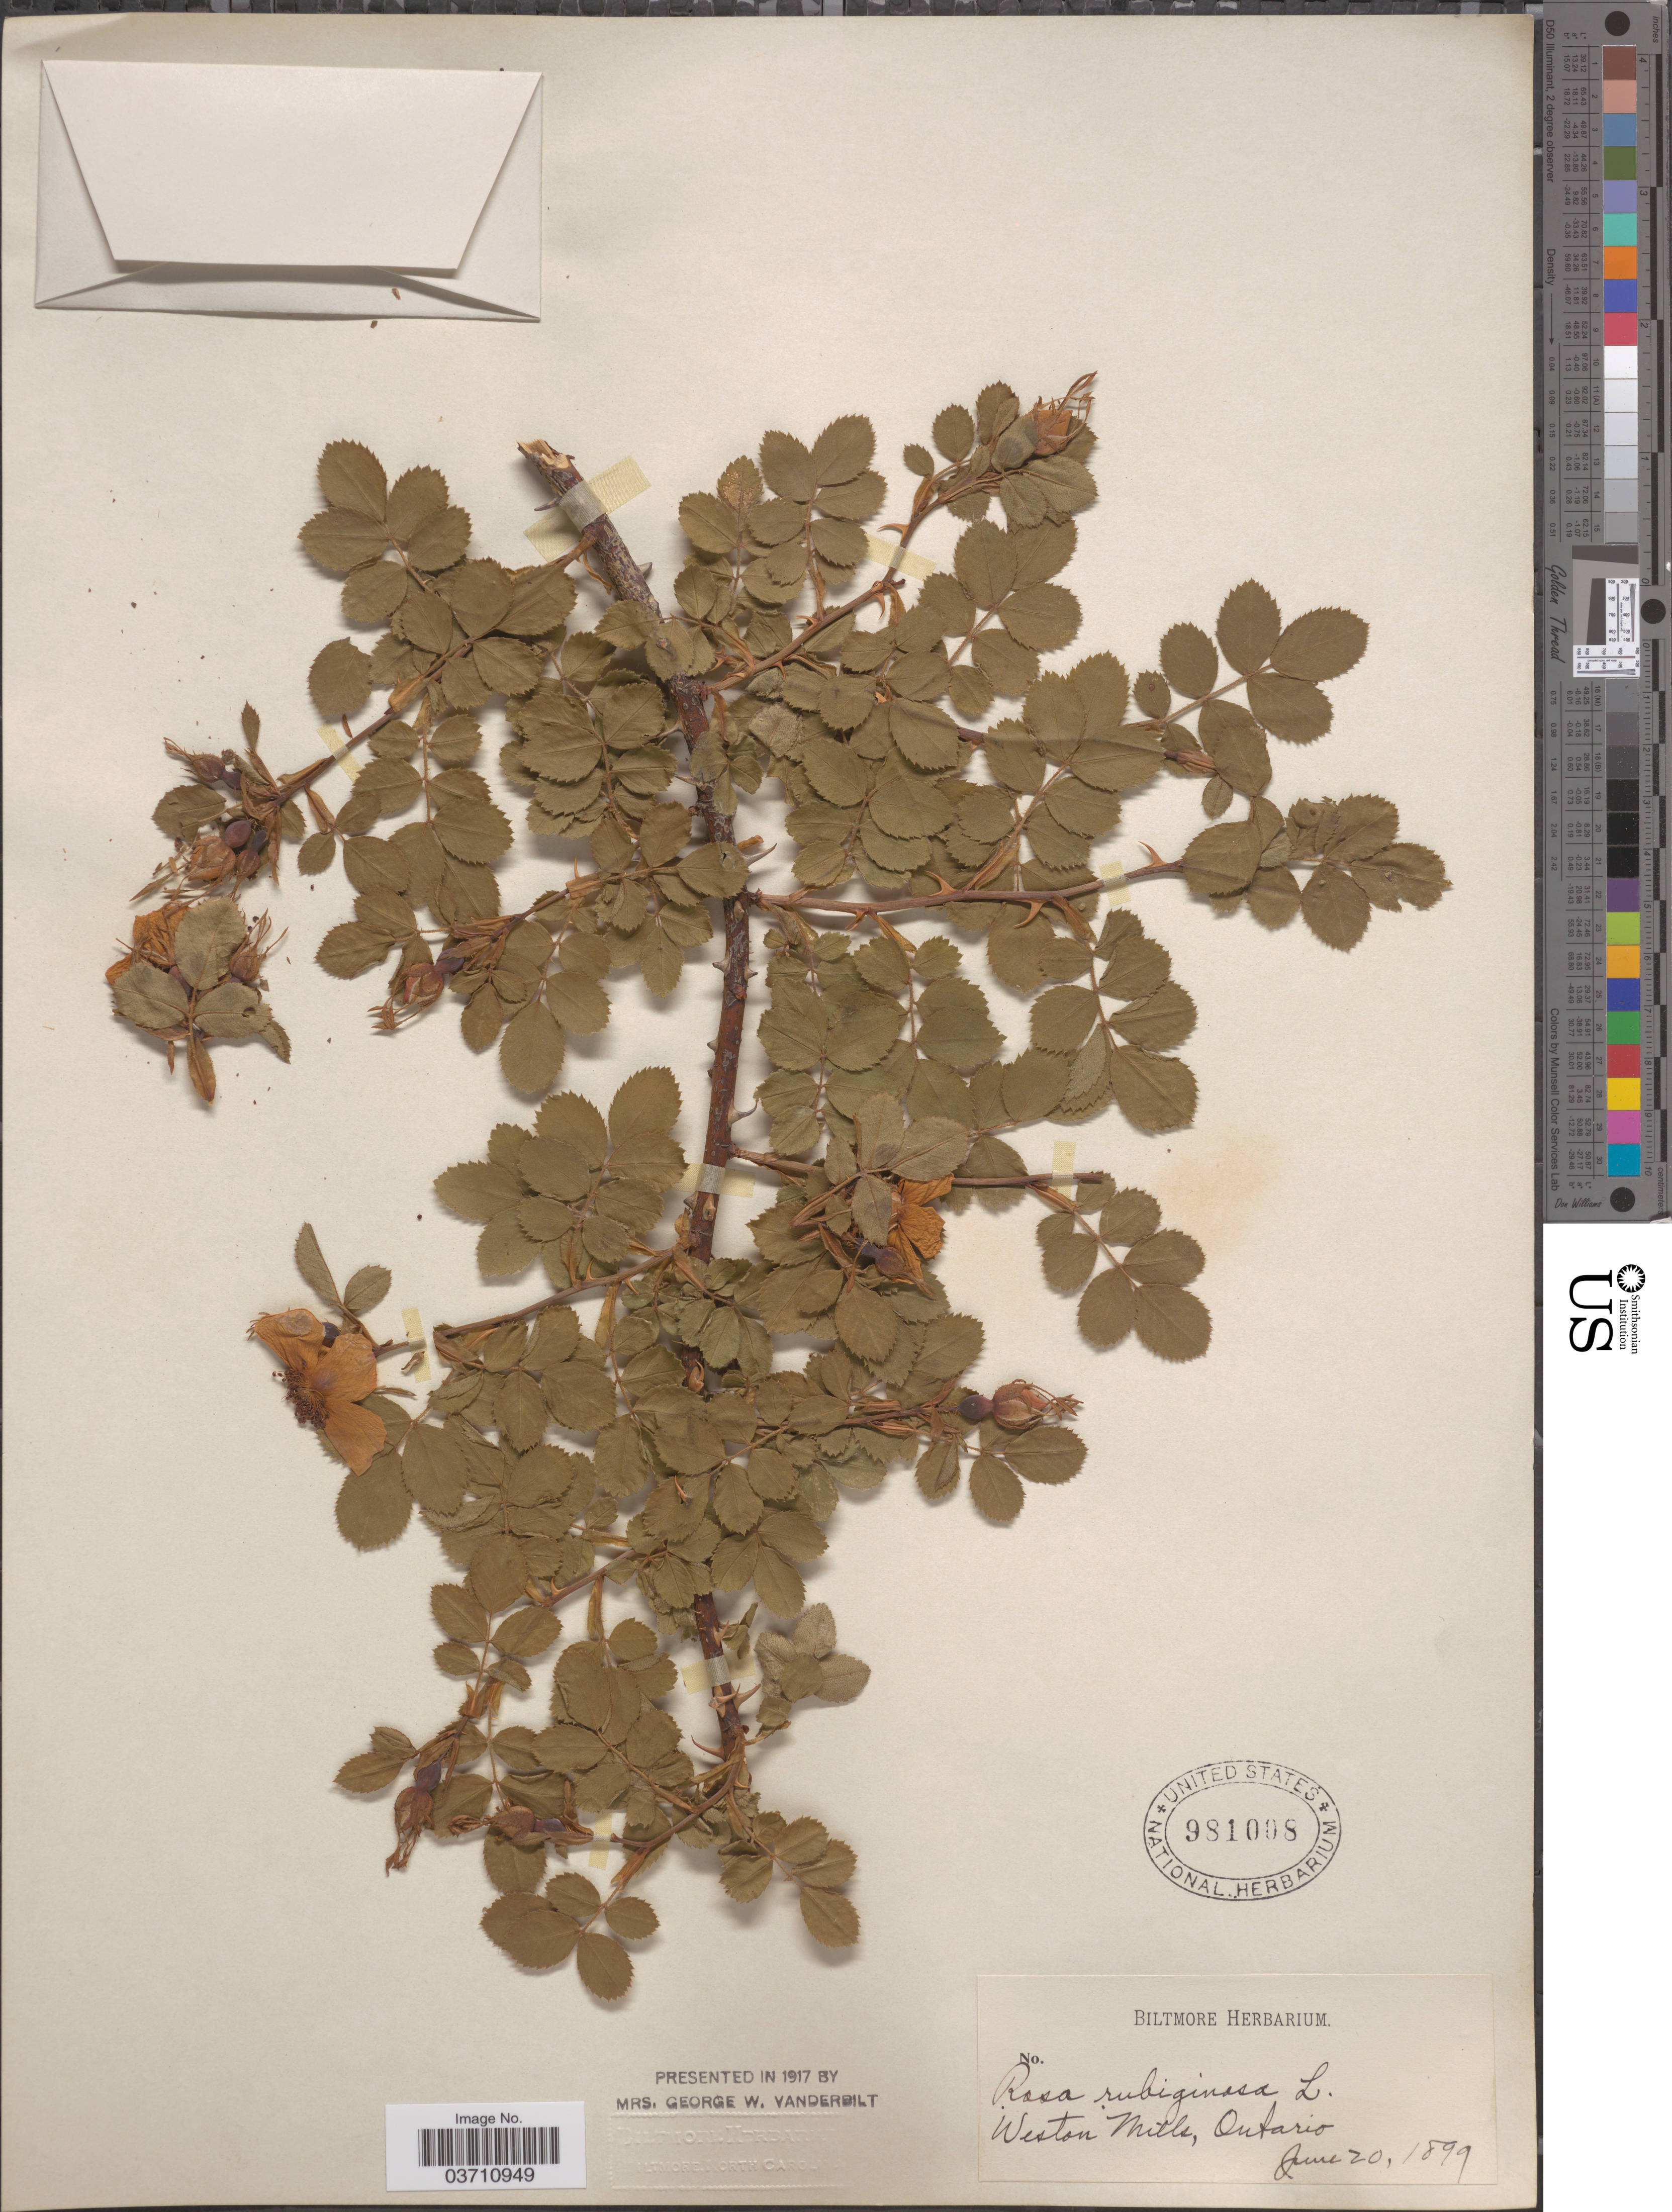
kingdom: Plantae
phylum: Tracheophyta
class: Magnoliopsida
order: Rosales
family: Rosaceae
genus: Rosa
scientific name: Rosa eglanteria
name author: L.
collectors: ex herb. Biltmore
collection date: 1899-06-20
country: Canada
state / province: Ontario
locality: Weston Mills.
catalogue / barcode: US 981008